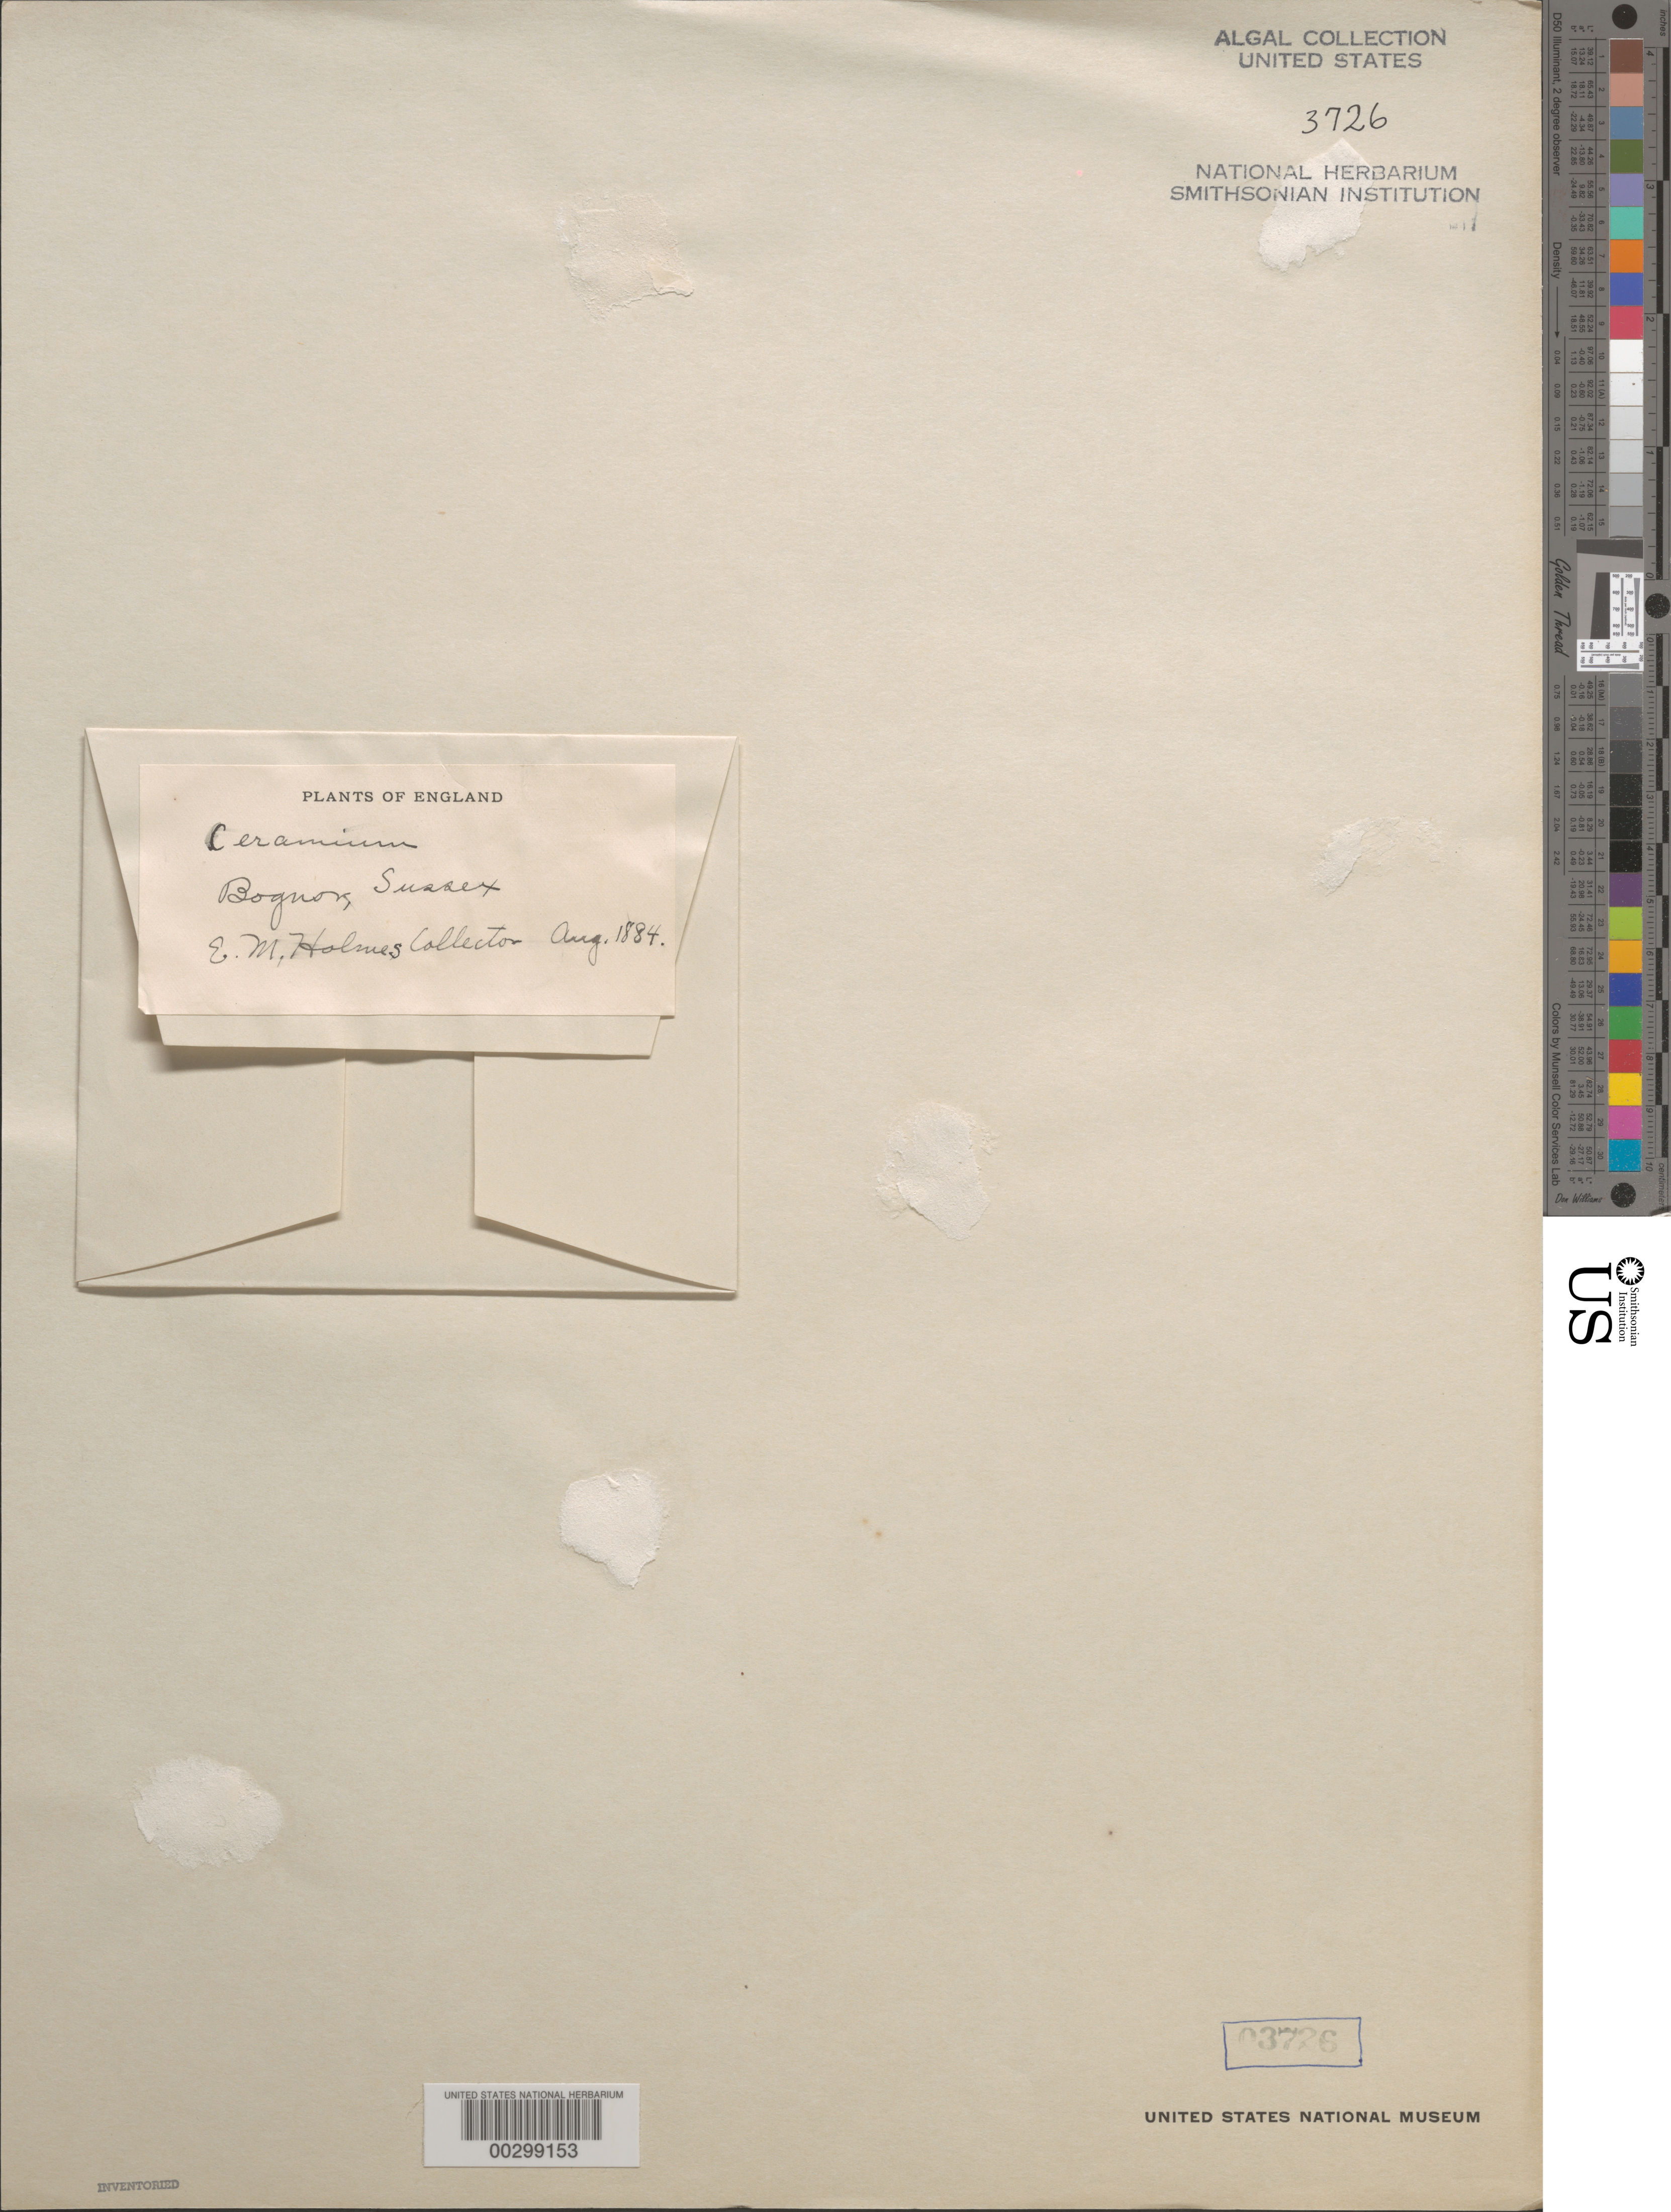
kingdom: Plantae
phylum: Rhodophyta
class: Florideophyceae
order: Ceramiales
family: Ceramiaceae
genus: Ceramium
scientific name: Ceramium sp.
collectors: E. M. Holmes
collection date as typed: Aug 1884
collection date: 1884-08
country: United Kingdom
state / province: England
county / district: West Sussex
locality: Bognor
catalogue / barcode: US 3726